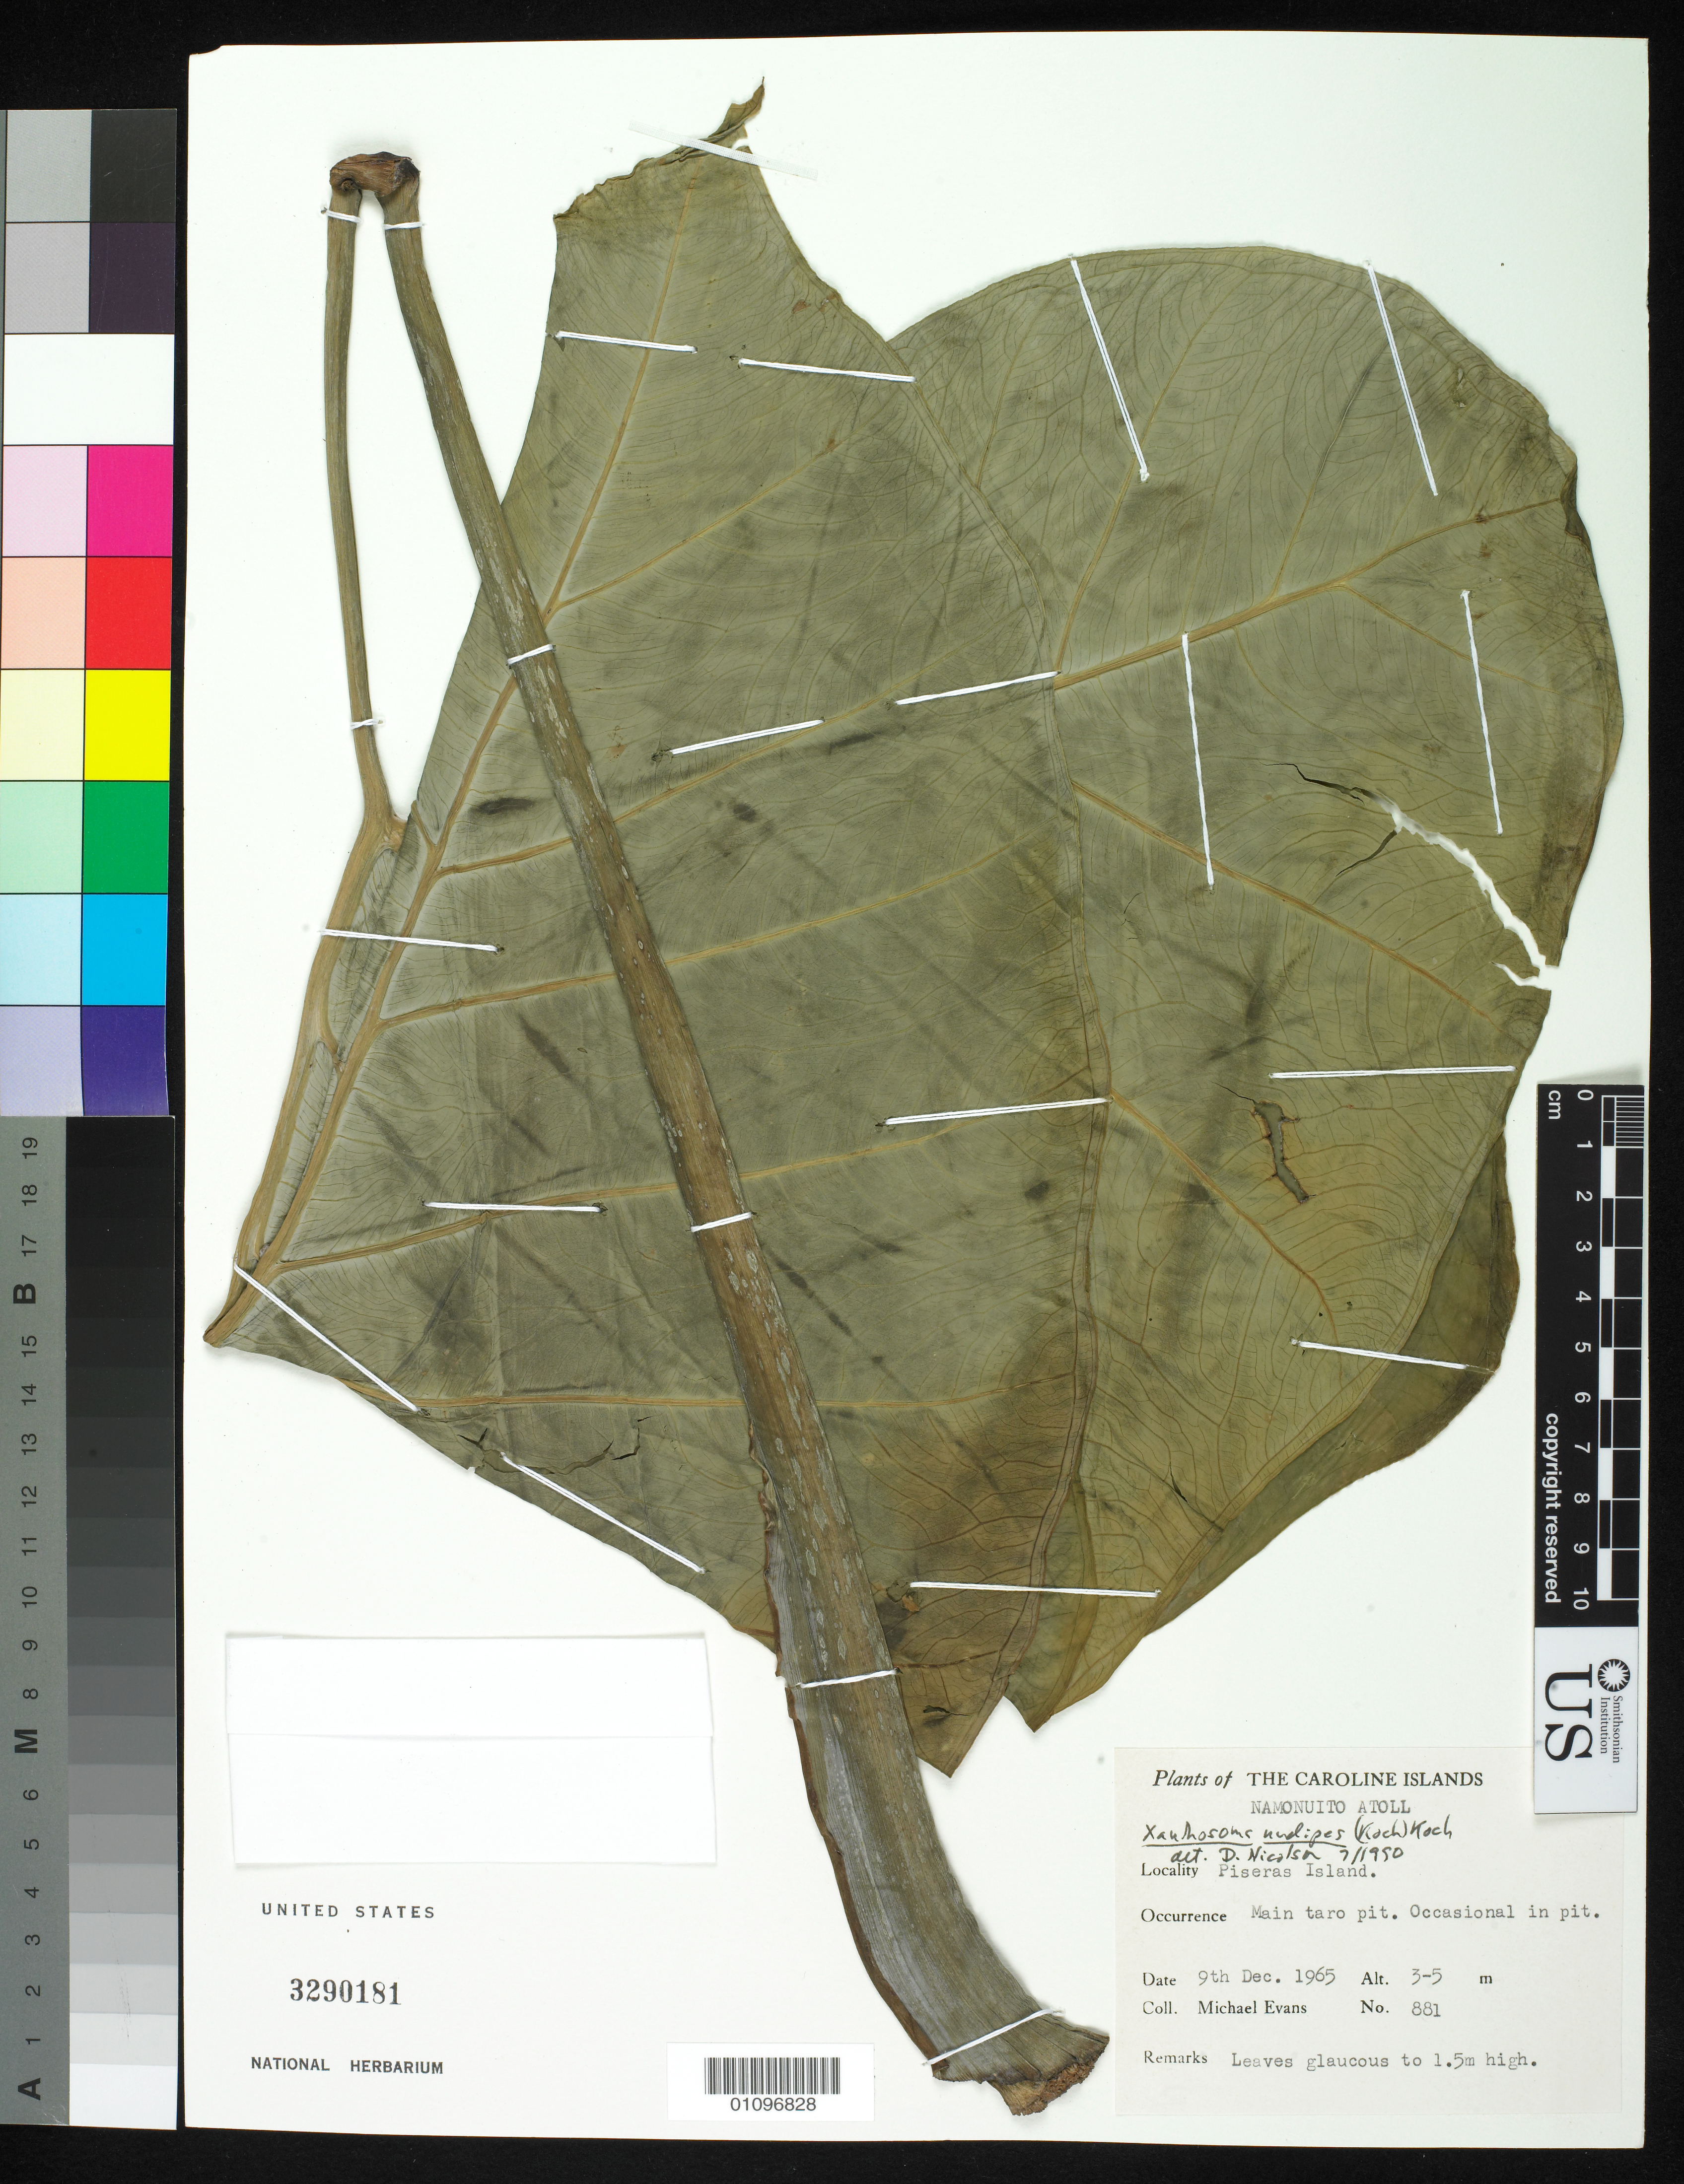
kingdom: Plantae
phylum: Tracheophyta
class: Liliopsida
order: Alismatales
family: Araceae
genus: Xanthosoma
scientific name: Xanthosoma undipes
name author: (K. Koch & C.D. Bouché) K. Koch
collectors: M. Evans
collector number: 881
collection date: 1965-12-09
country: Micronesia, Federated States of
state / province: Truk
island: Namonuito Atoll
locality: Piseras Islet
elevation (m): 3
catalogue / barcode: US 3290181